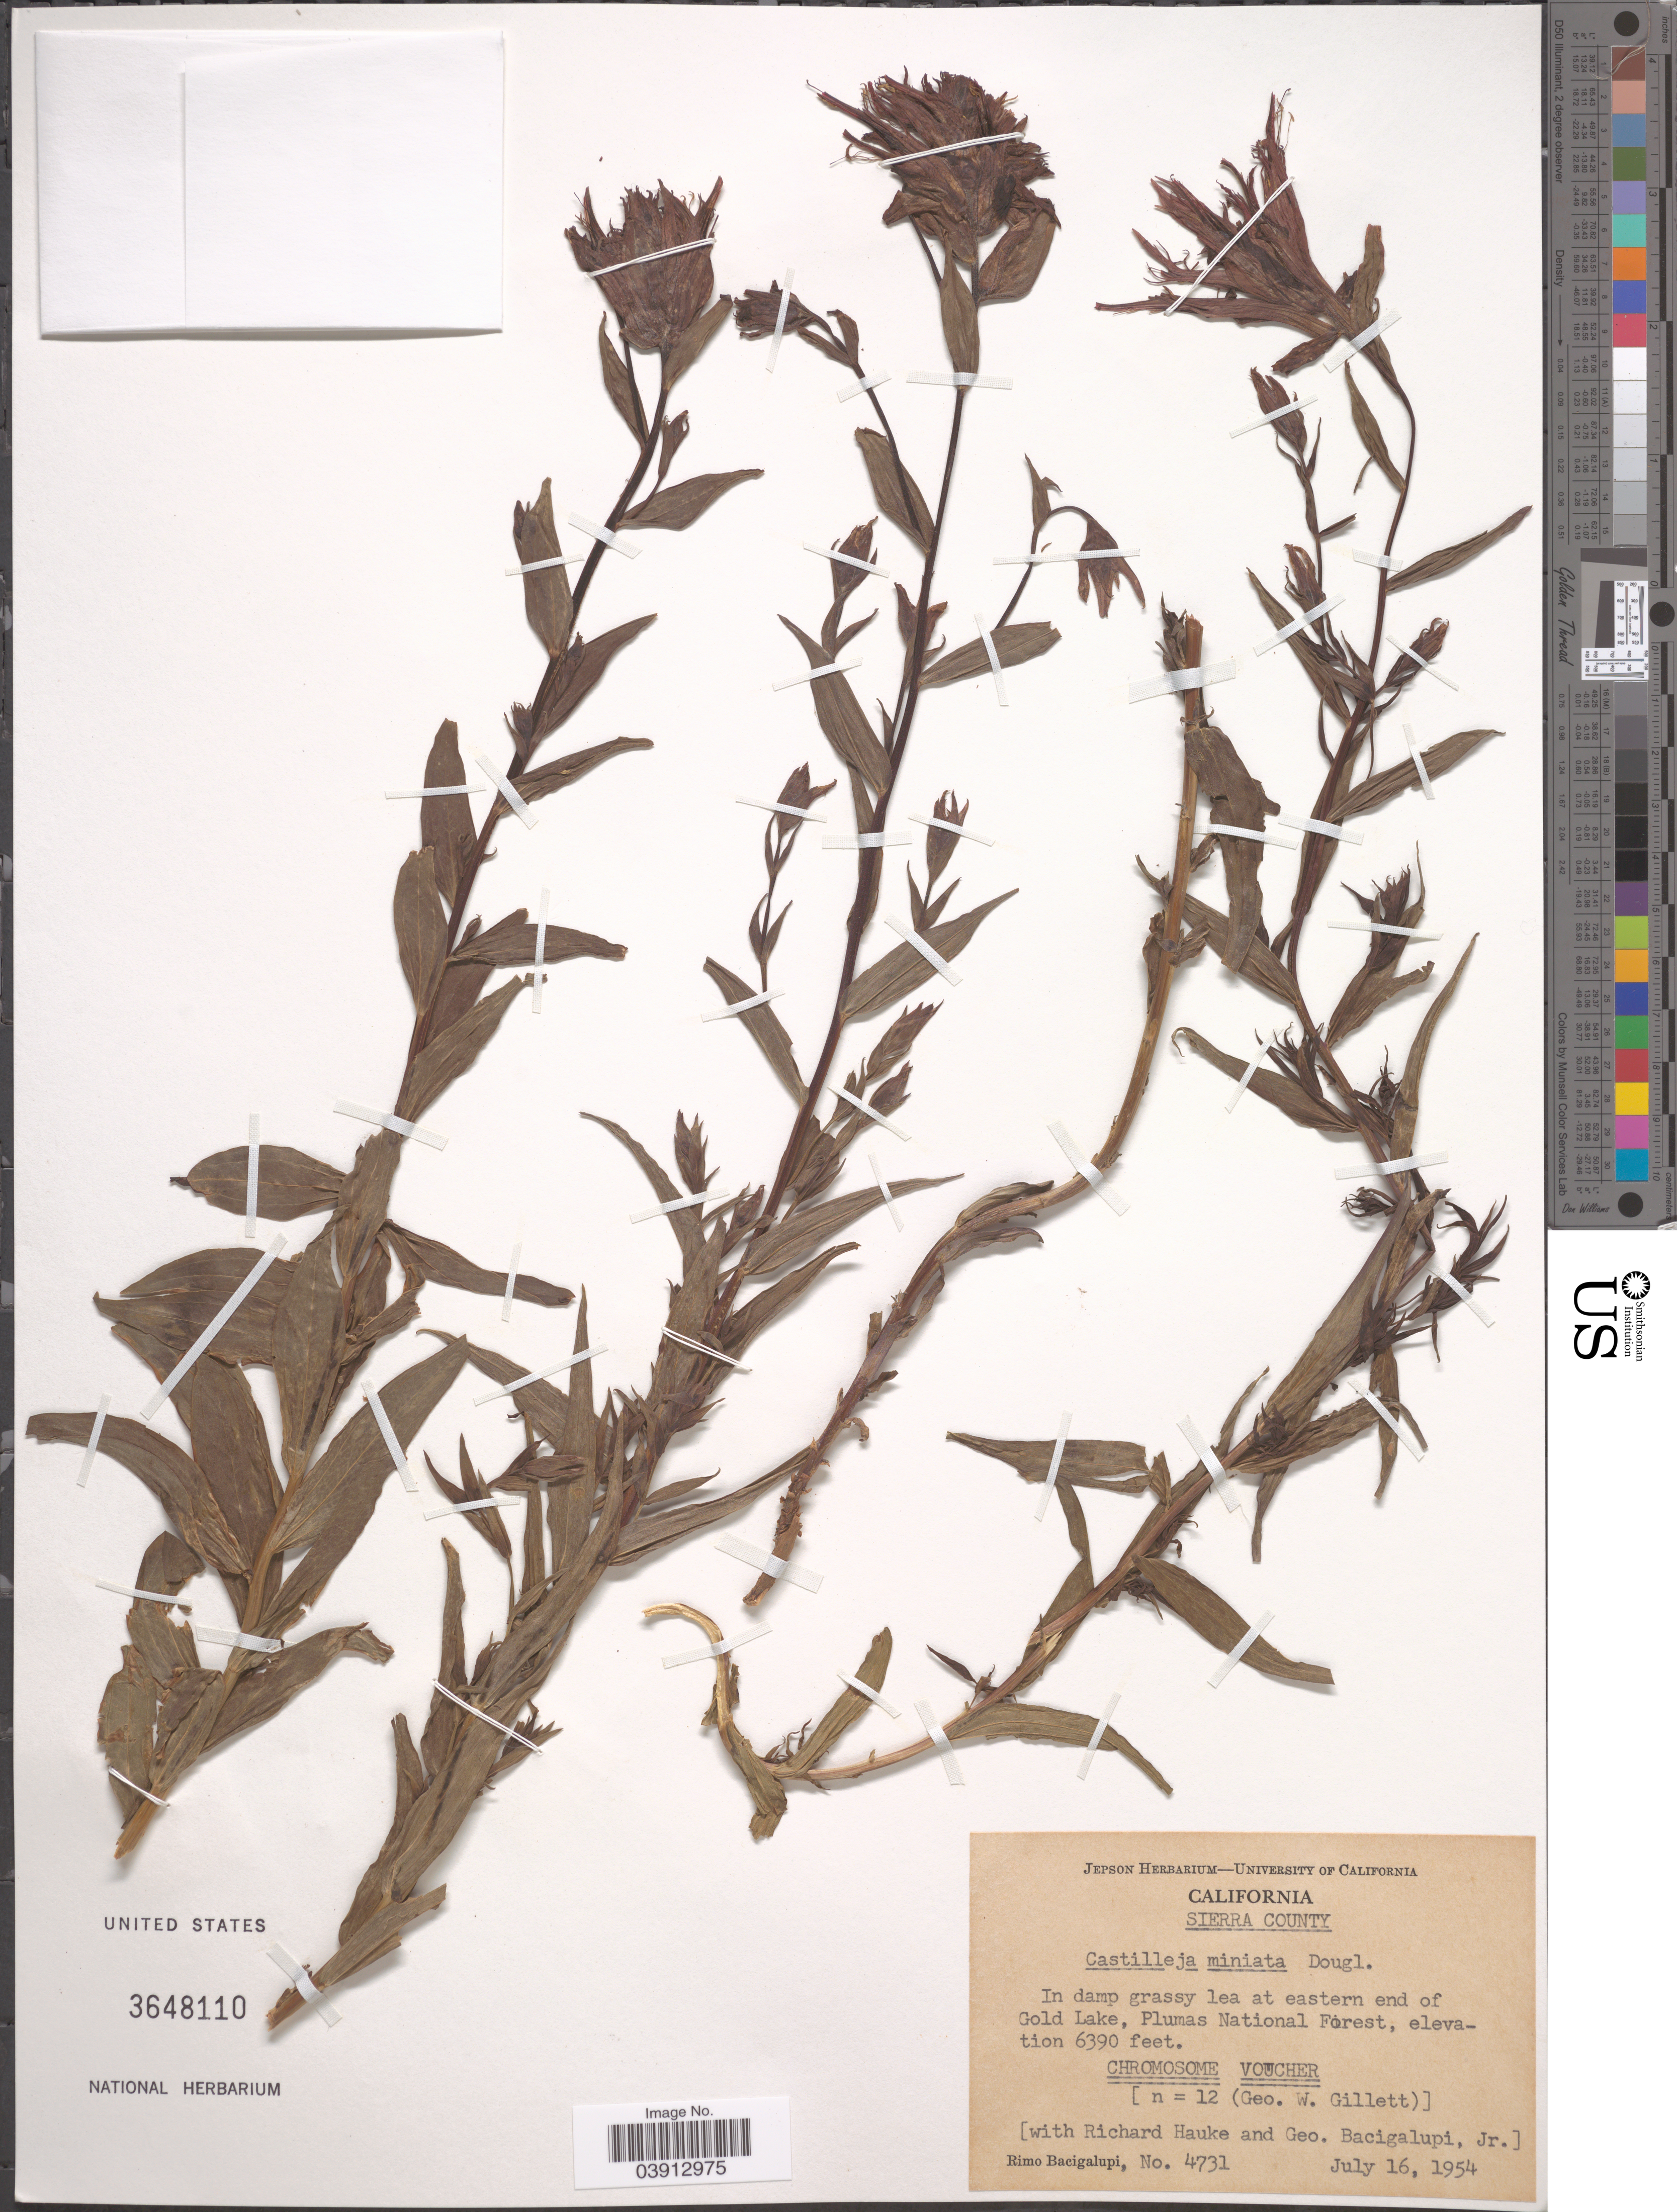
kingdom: Plantae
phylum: Tracheophyta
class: Magnoliopsida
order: Lamiales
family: Orobanchaceae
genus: Castilleja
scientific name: Castilleja miniata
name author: Douglas ex Hook.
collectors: R. Bacigalupi, R. Hauke & G. Bacigalupi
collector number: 4731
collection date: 1954-07-16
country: United States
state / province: California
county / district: Sierra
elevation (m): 1948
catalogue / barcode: US 3648110